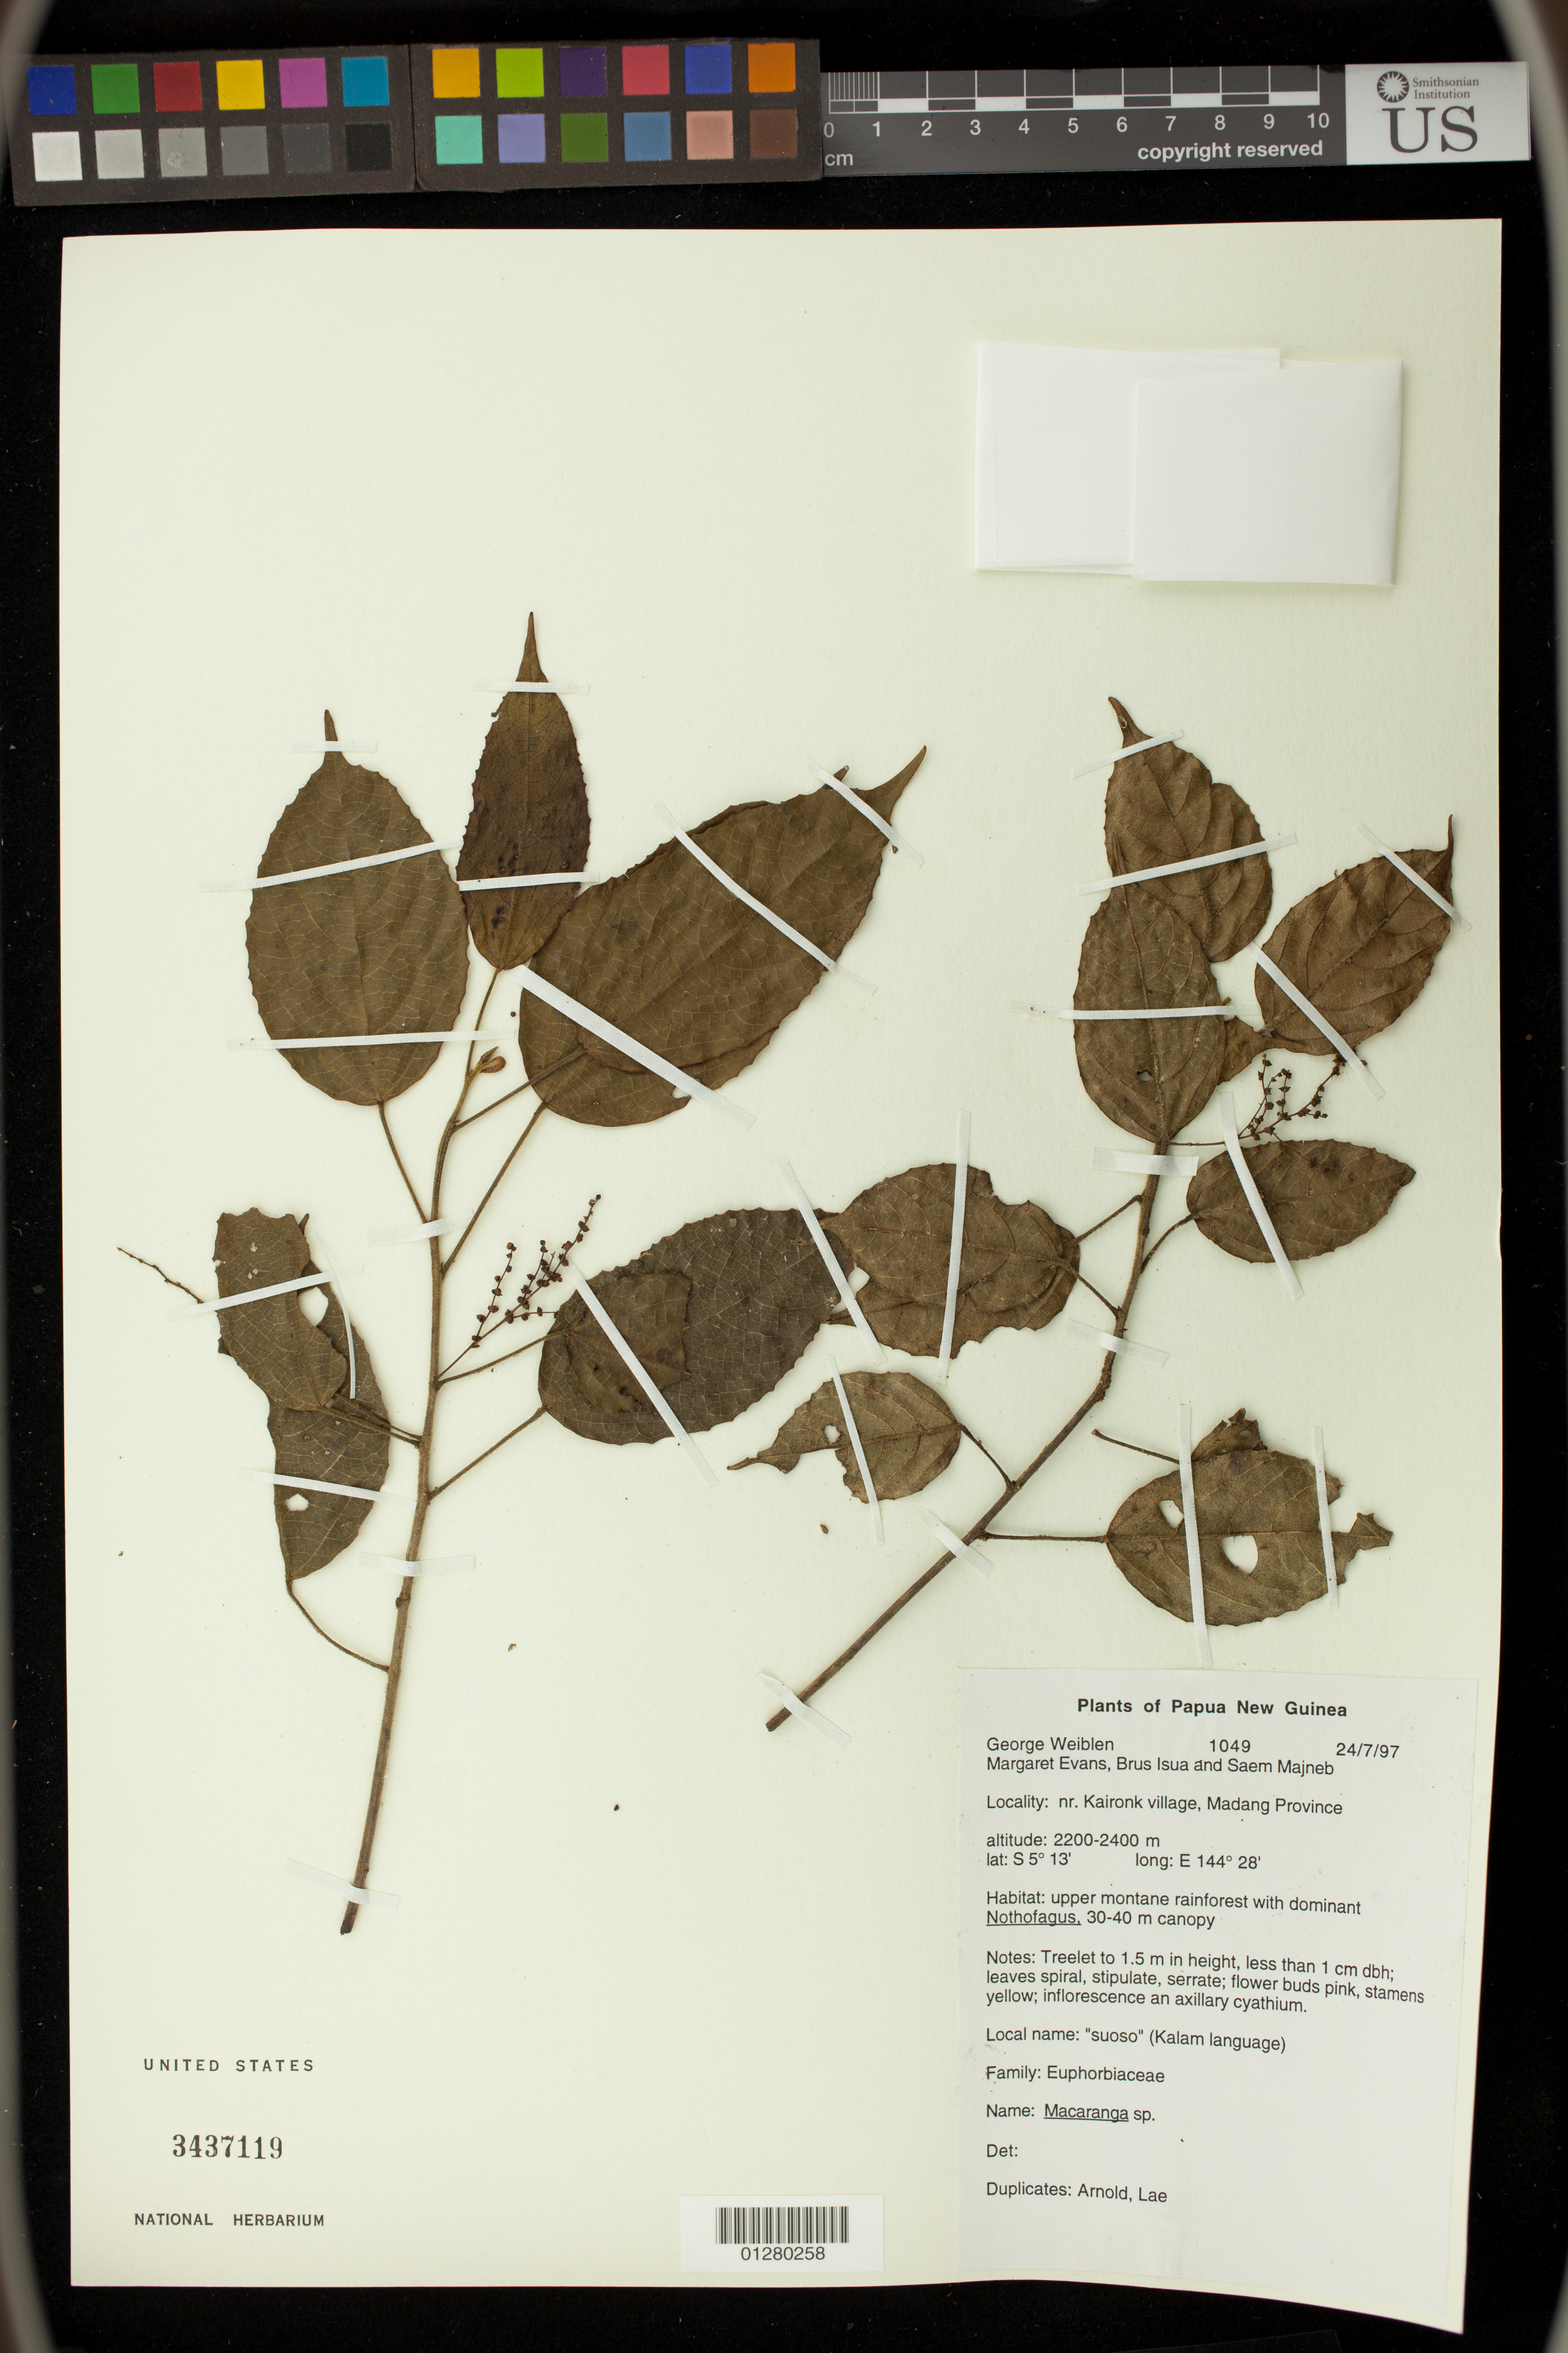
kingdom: Plantae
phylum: Tracheophyta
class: Magnoliopsida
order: Malpighiales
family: Euphorbiaceae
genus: Macaranga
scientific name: Macaranga sp.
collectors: G. D. Weiblen, Marg. Evans, B. Isua & S. Majneb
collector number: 1049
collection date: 1997-07-24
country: Papua New Guinea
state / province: Madang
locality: Kaironk village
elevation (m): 2200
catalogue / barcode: US 3437119